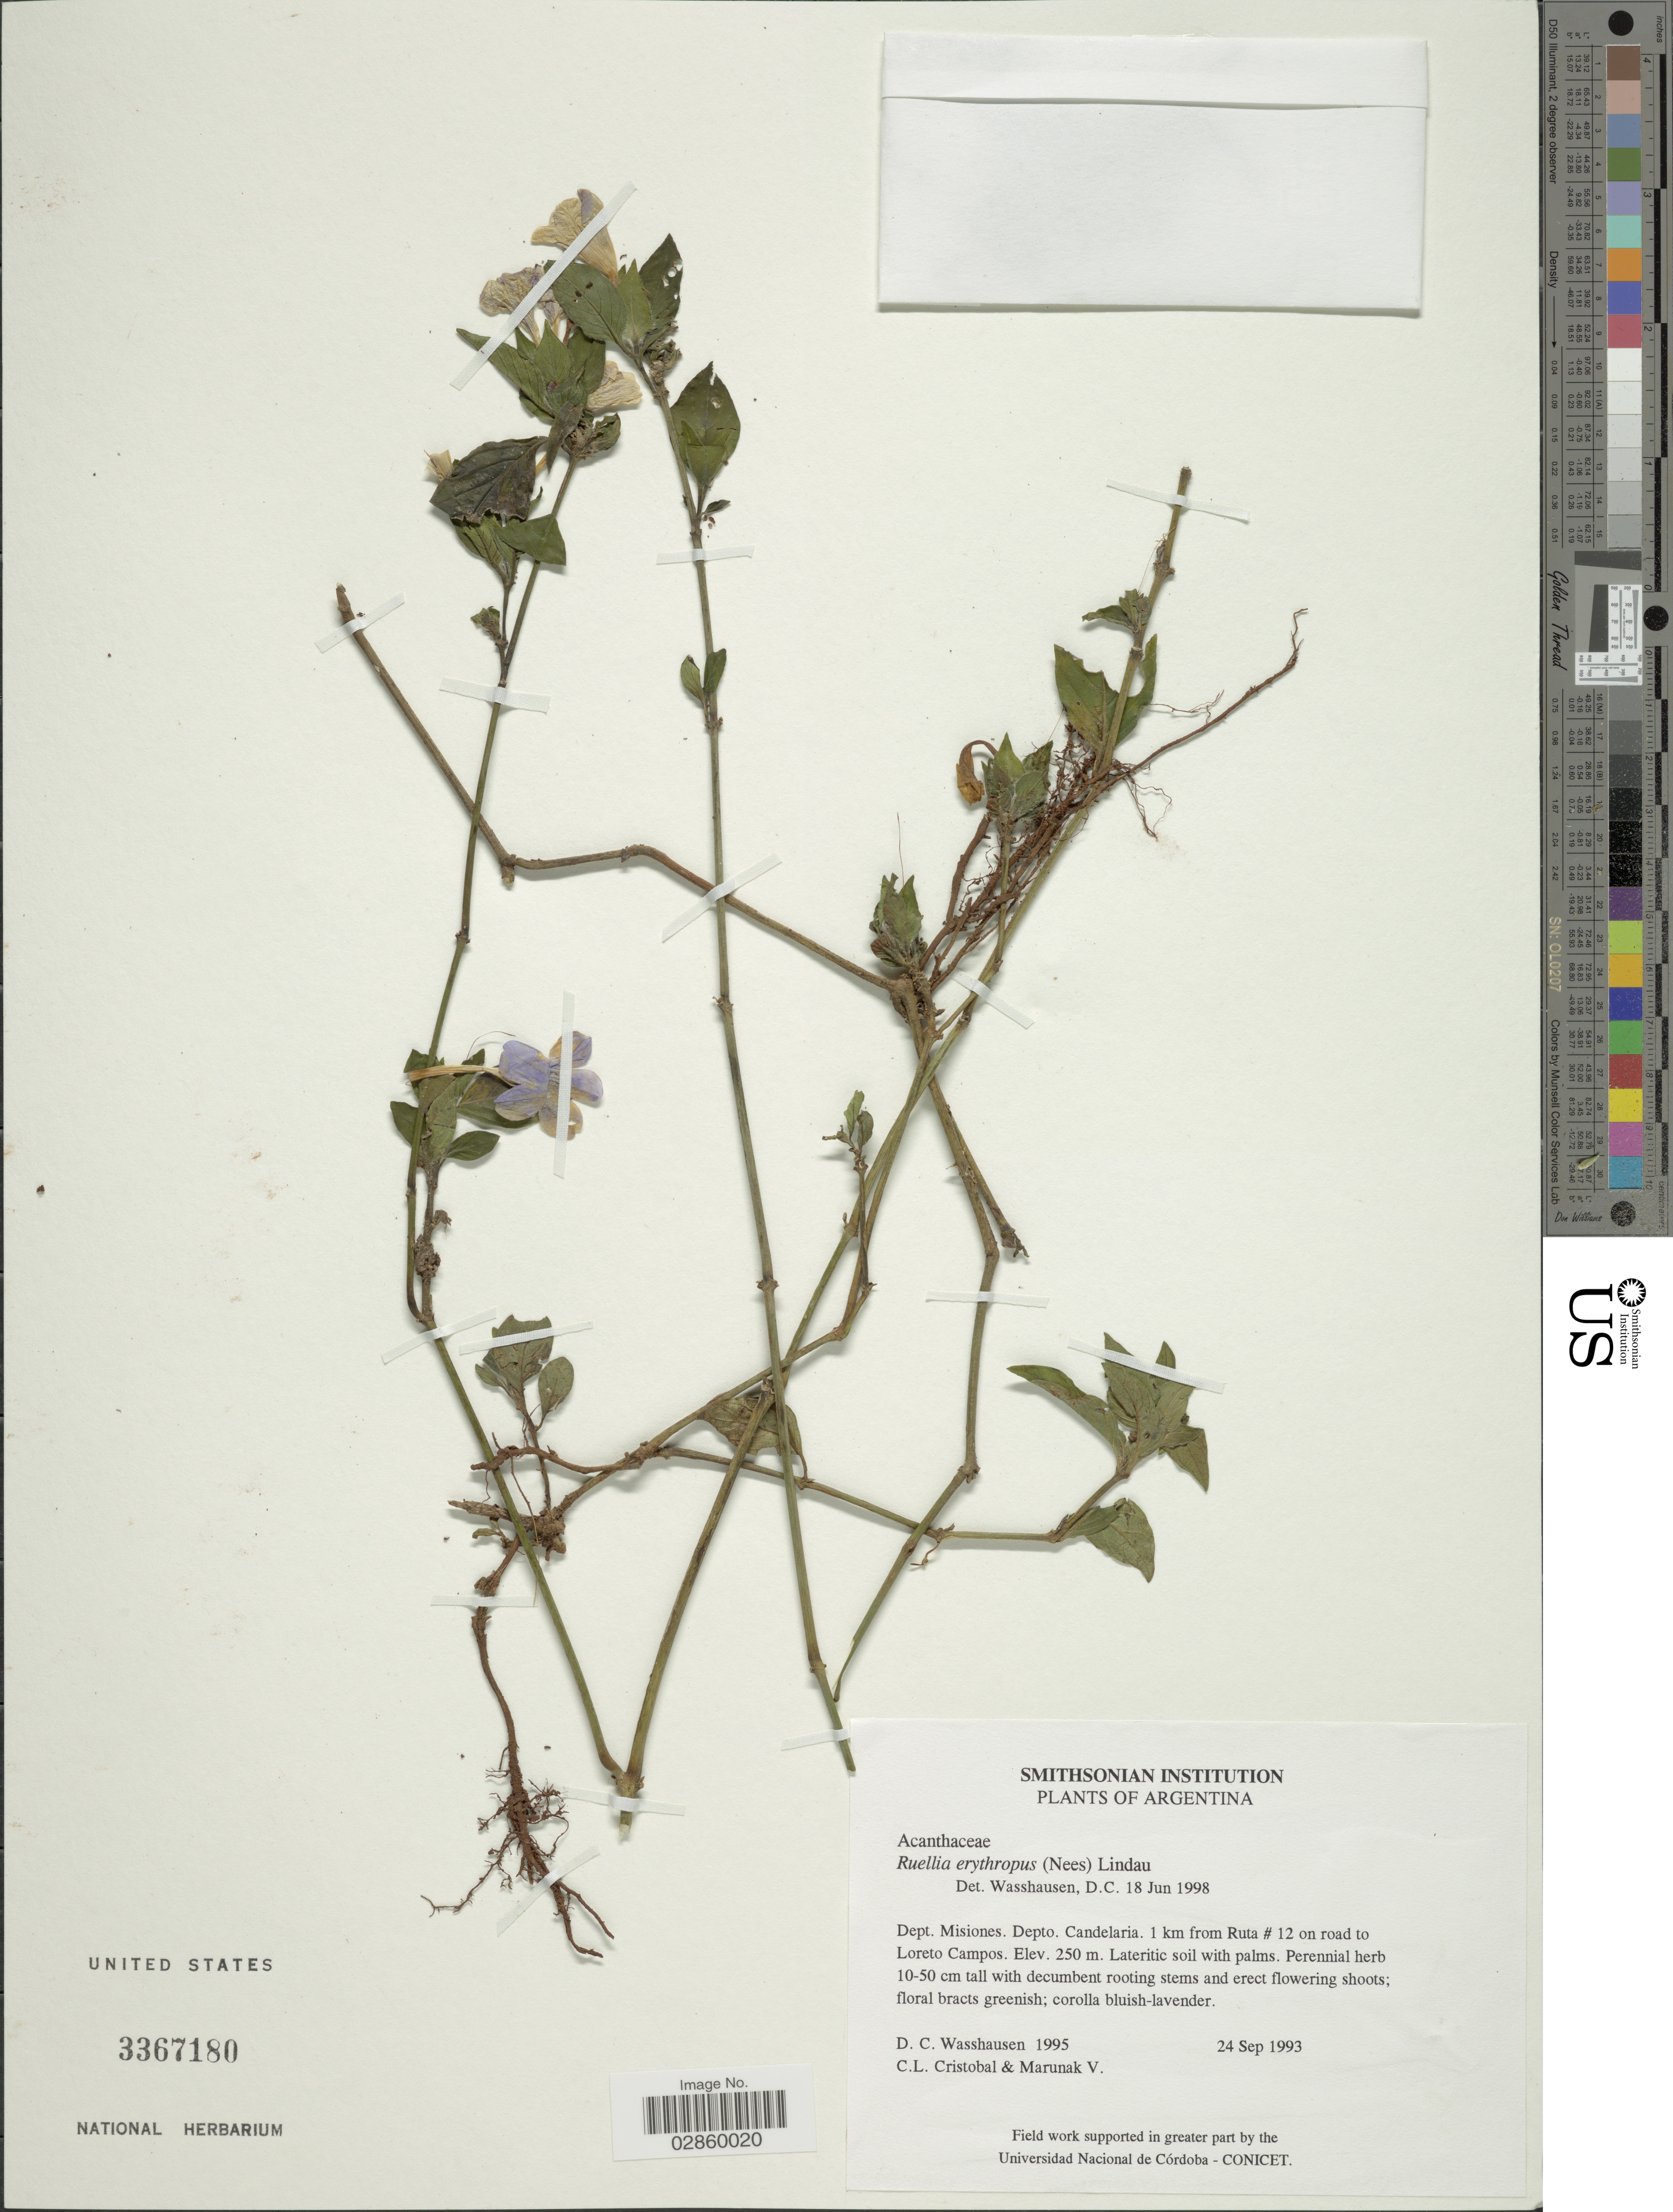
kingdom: Plantae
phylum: Tracheophyta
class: Magnoliopsida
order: Lamiales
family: Acanthaceae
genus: Ruellia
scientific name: Ruellia erythropus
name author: (Nees) Lindau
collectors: D. C. Wasshausen, C. L. Cristóbal & V. Marunak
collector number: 1995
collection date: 1993-09-24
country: Argentina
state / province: Misiones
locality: Dept. Misiones, Depto. Candelaria, 1 km from Ruta # 12 on road to Loreto Campos.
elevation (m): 250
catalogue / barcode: US 3367180